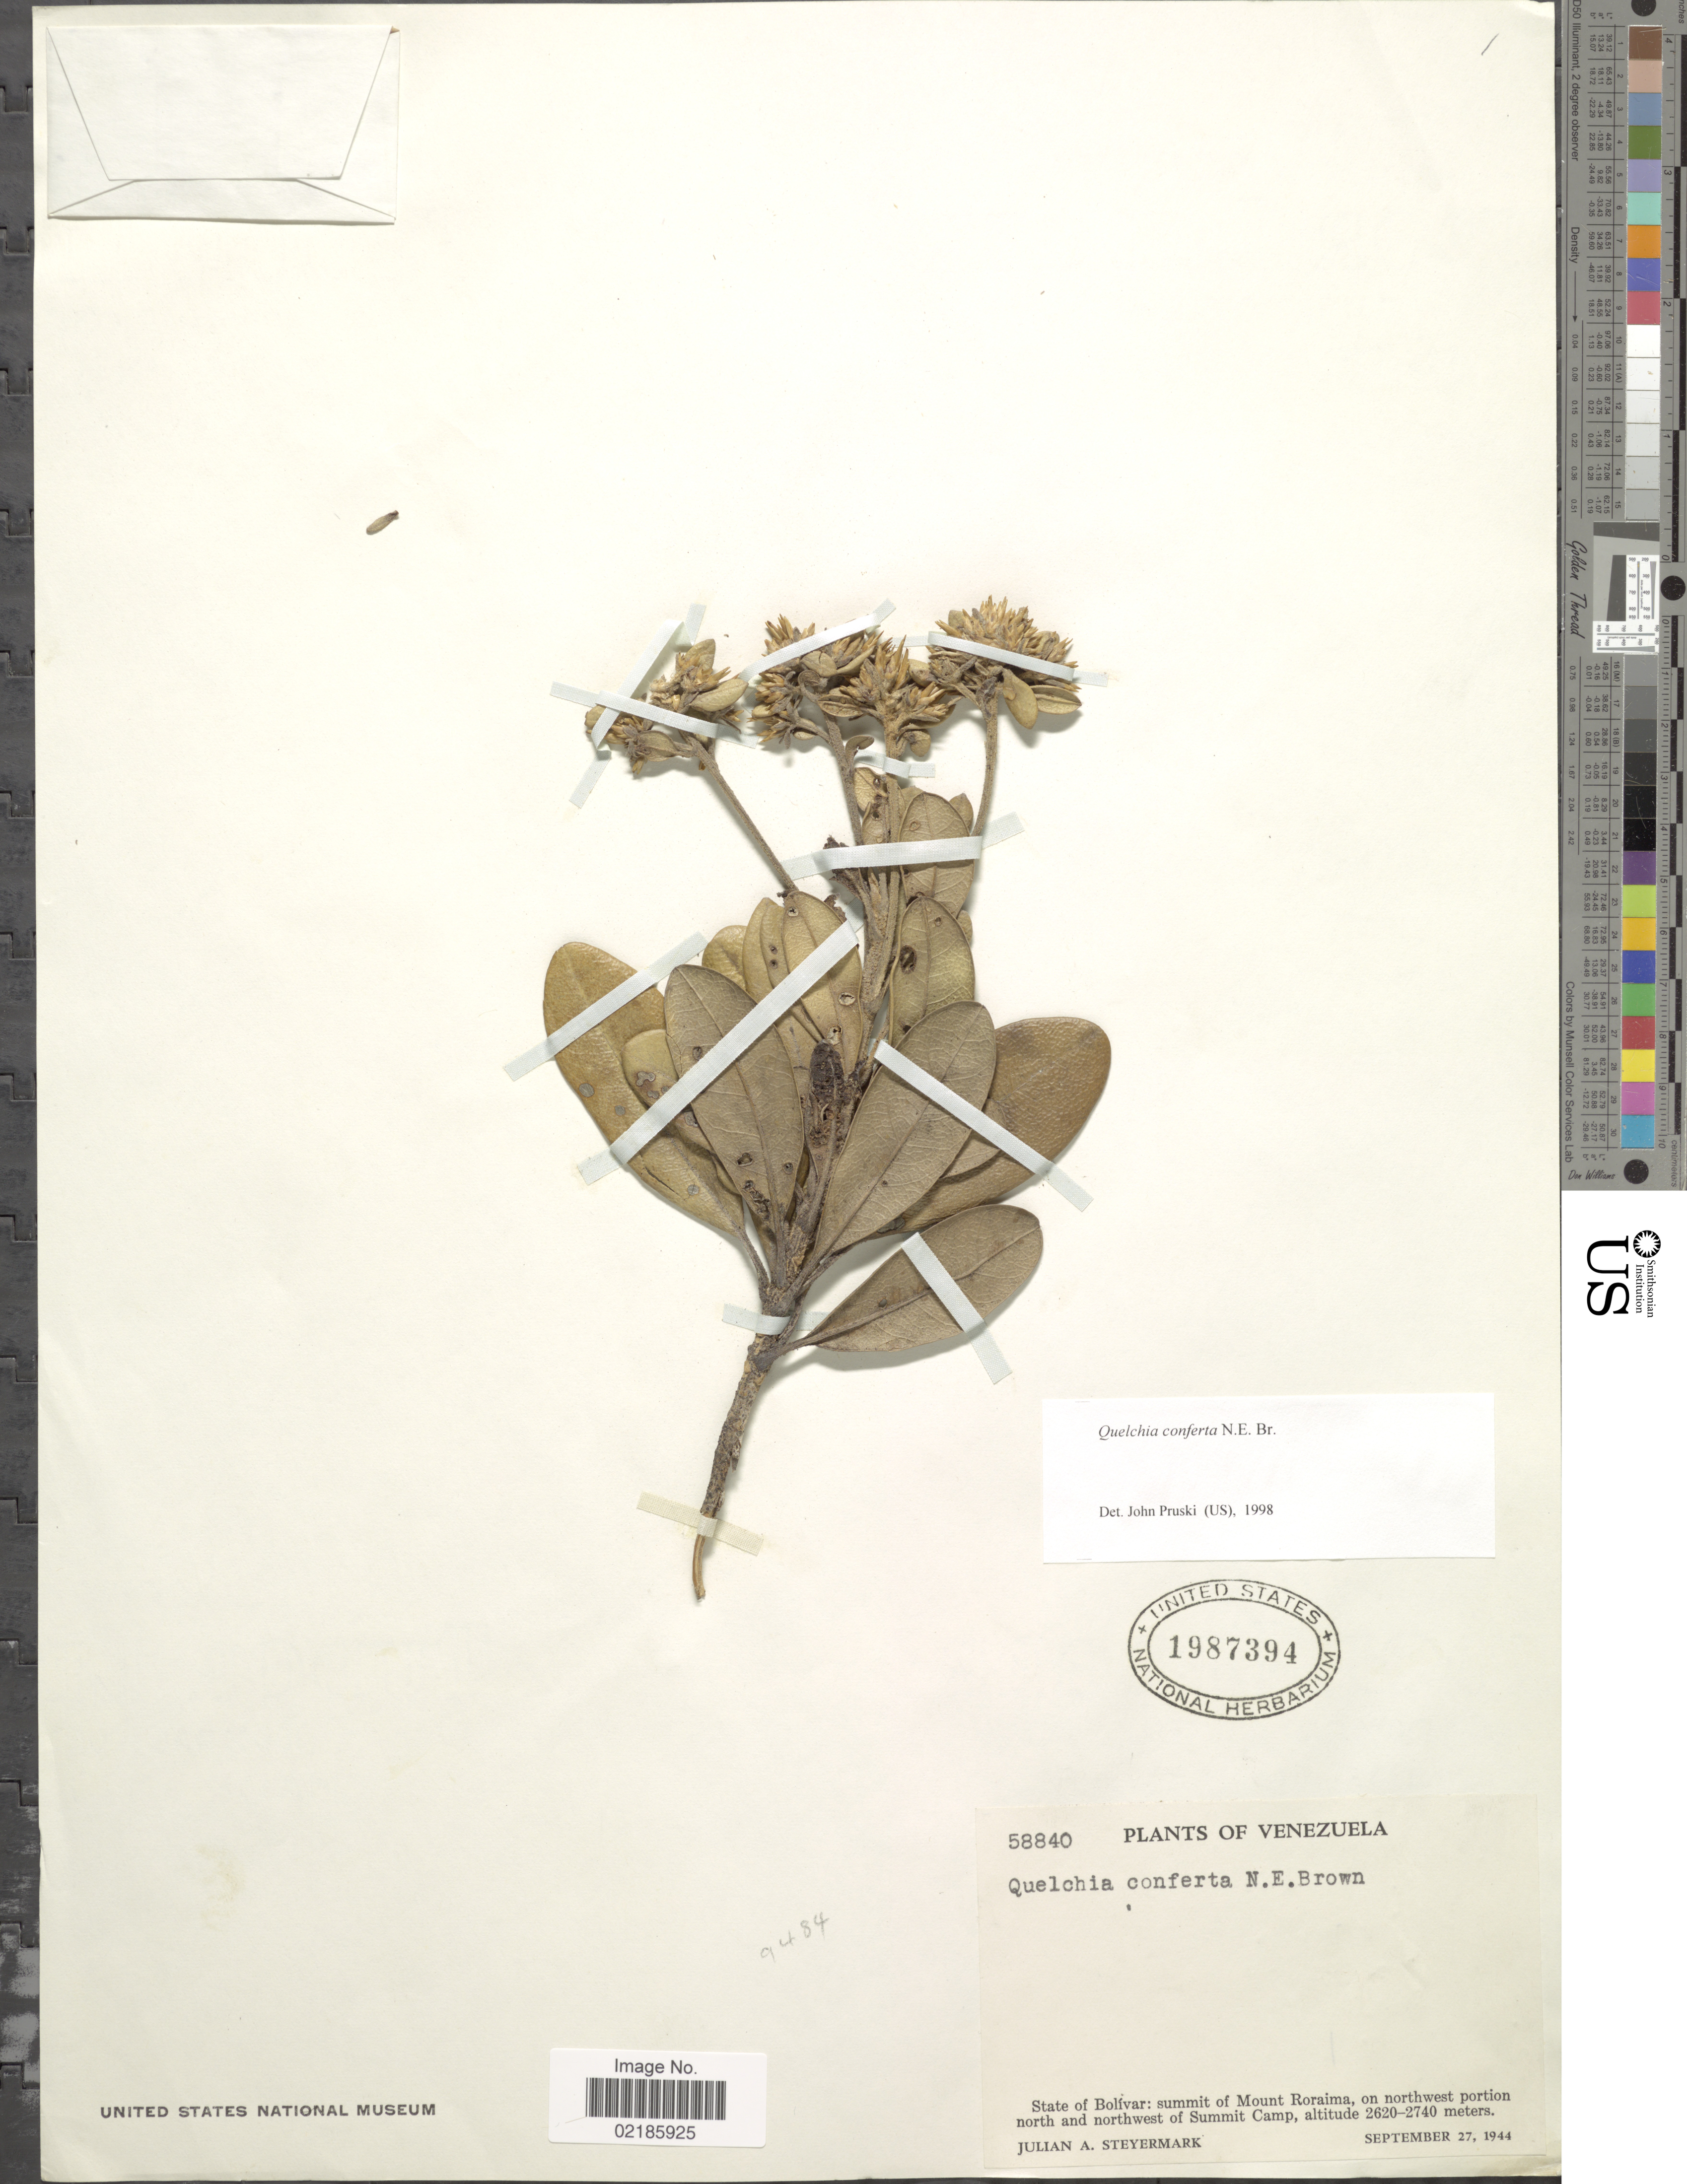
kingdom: Plantae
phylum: Tracheophyta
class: Magnoliopsida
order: Asterales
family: Asteraceae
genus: Quelchia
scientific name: Quelchia conferta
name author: N.E. Br.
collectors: J. Steyermark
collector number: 58840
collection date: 1944-09-27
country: Venezuela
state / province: Bolivar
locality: Quelcha conferta N. E. Brown. summit of Mount Roraima, on northwest portion north and northwest of Summit Camp.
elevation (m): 2620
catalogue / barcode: US 1987394